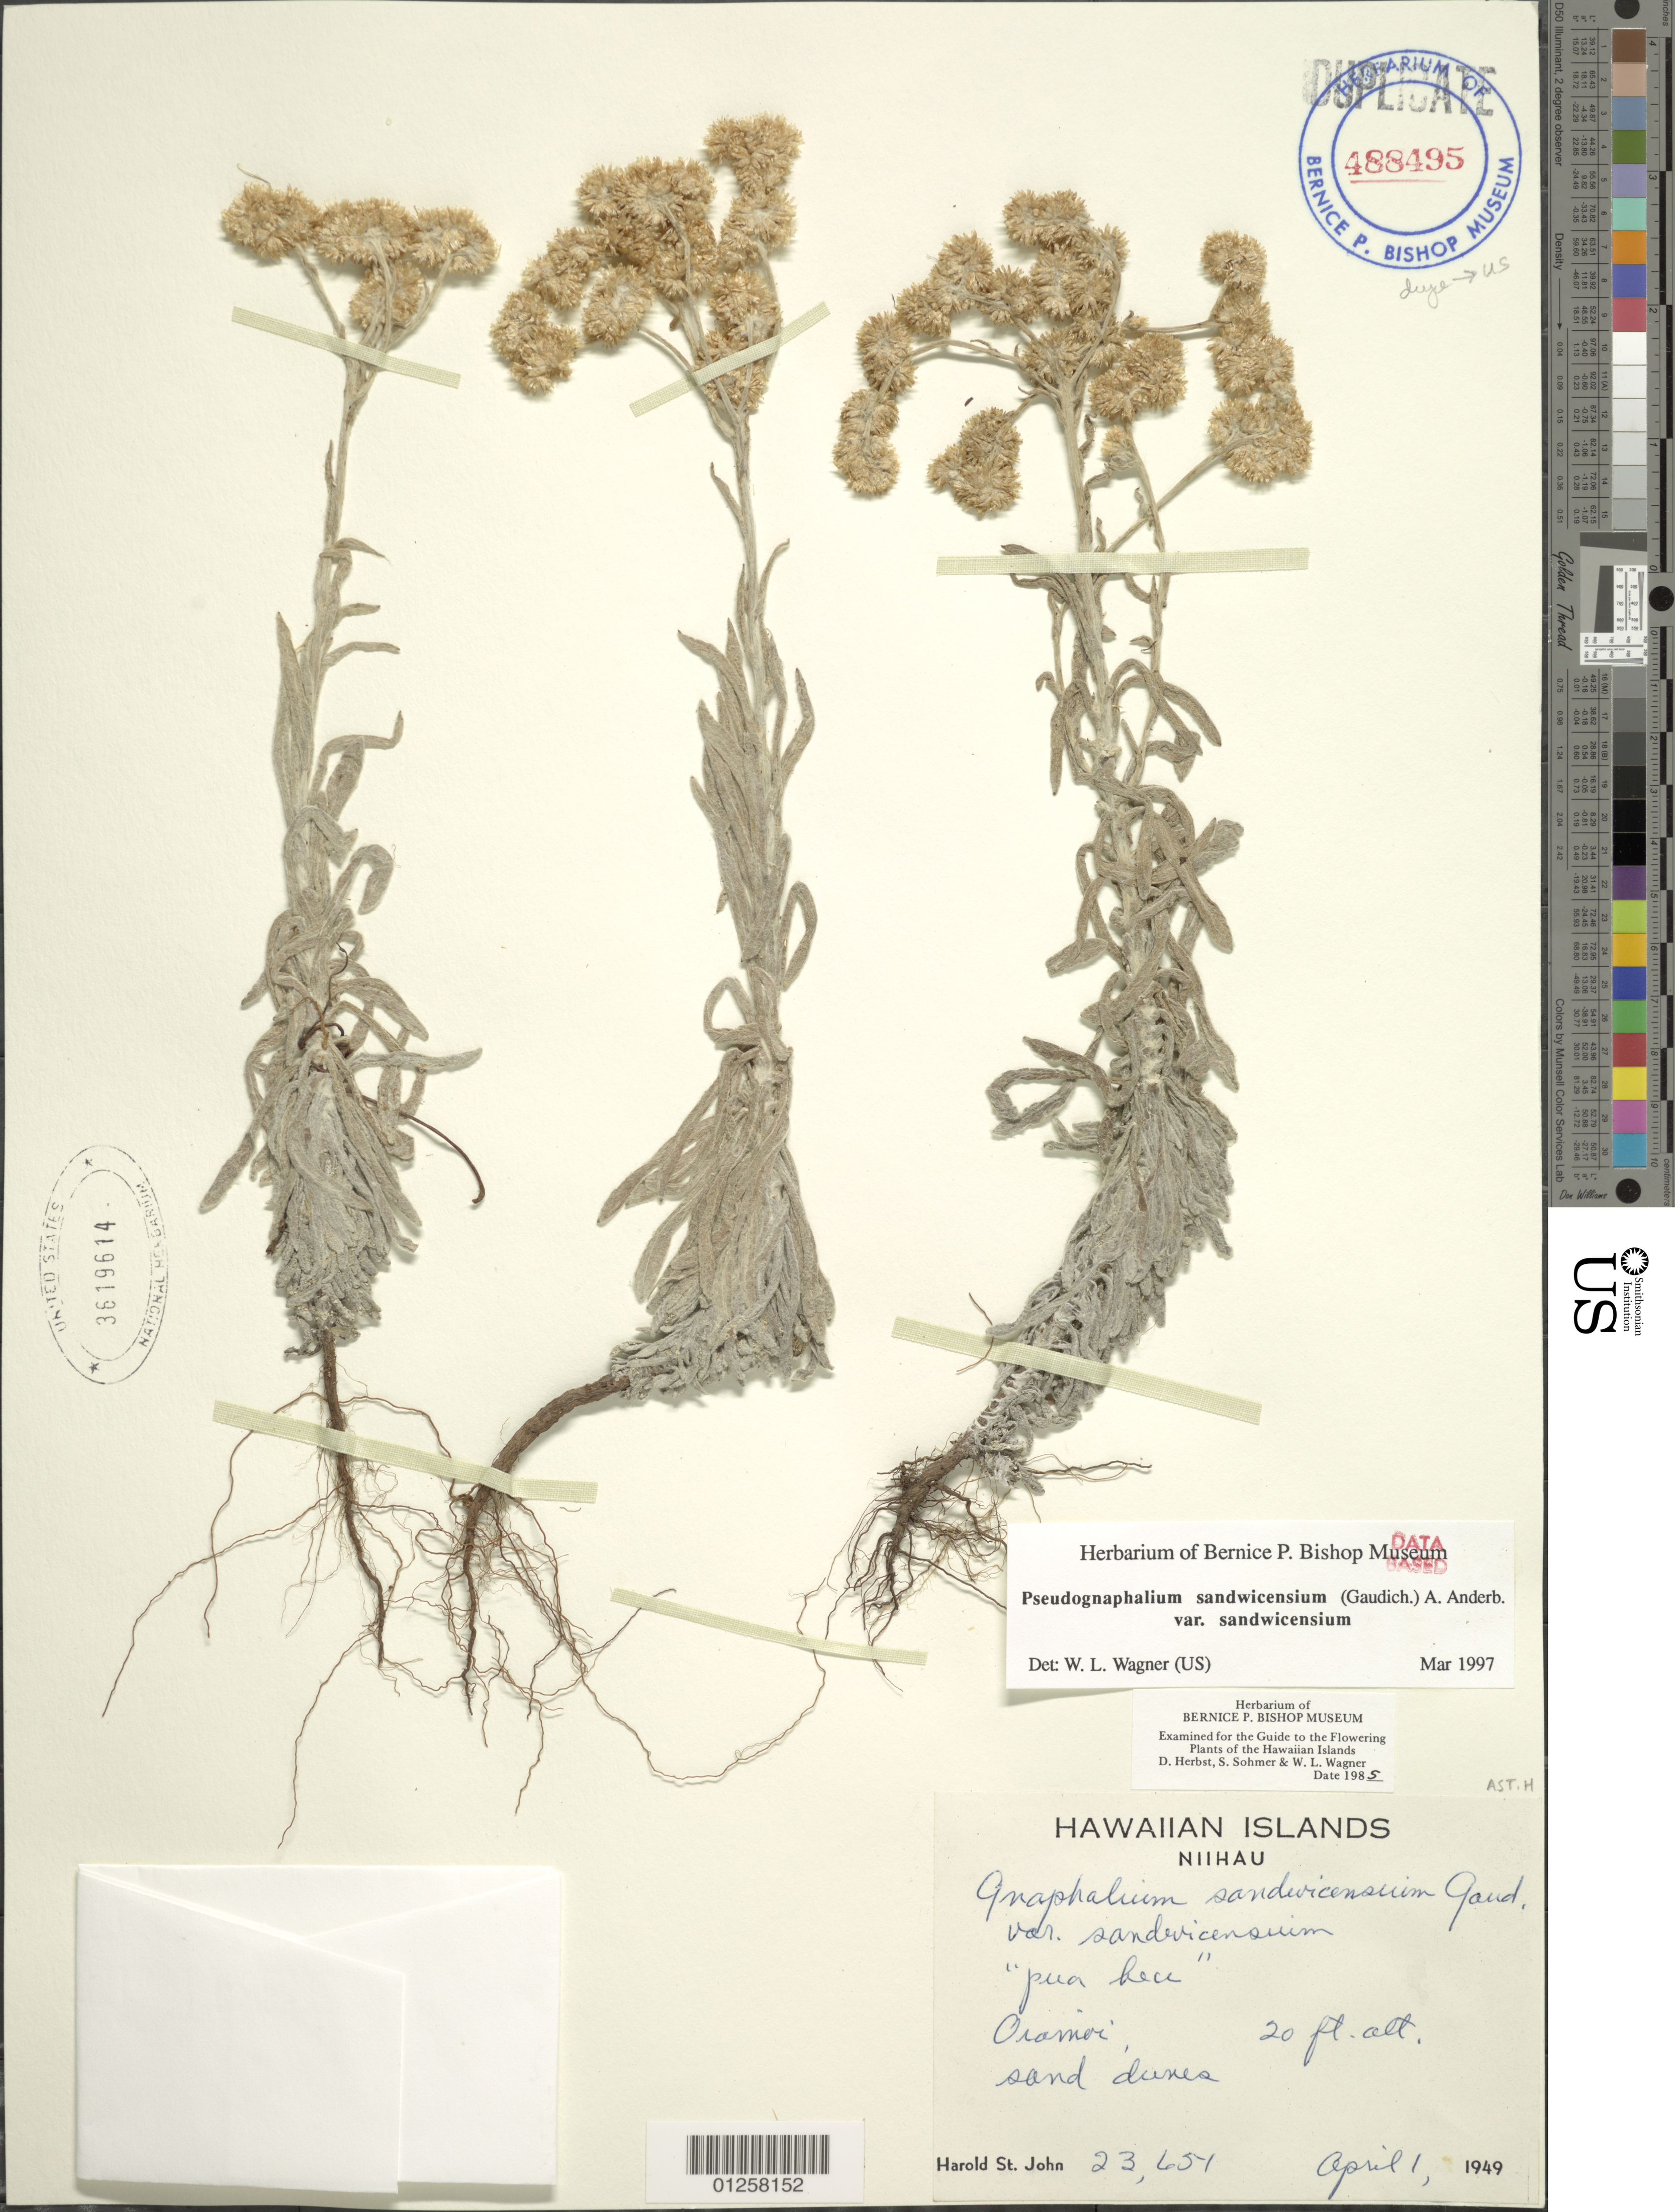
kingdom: Plantae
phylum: Tracheophyta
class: Magnoliopsida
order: Asterales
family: Asteraceae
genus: Pseudognaphalium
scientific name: Pseudognaphalium sandwicensium var. sandwicensium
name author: (Gaudich.) Anderb.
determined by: Wagner, W. L., (BOT), Smithsonian Institution - National Museum of Natural History (UNITED STATES)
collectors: H. St. John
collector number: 23651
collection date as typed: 1 Apr 1949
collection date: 1949-04-01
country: United States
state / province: Hawaii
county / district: Kauai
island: Ni'ihau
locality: Oramoi.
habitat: Sand dunes.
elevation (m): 6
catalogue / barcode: US 3619614